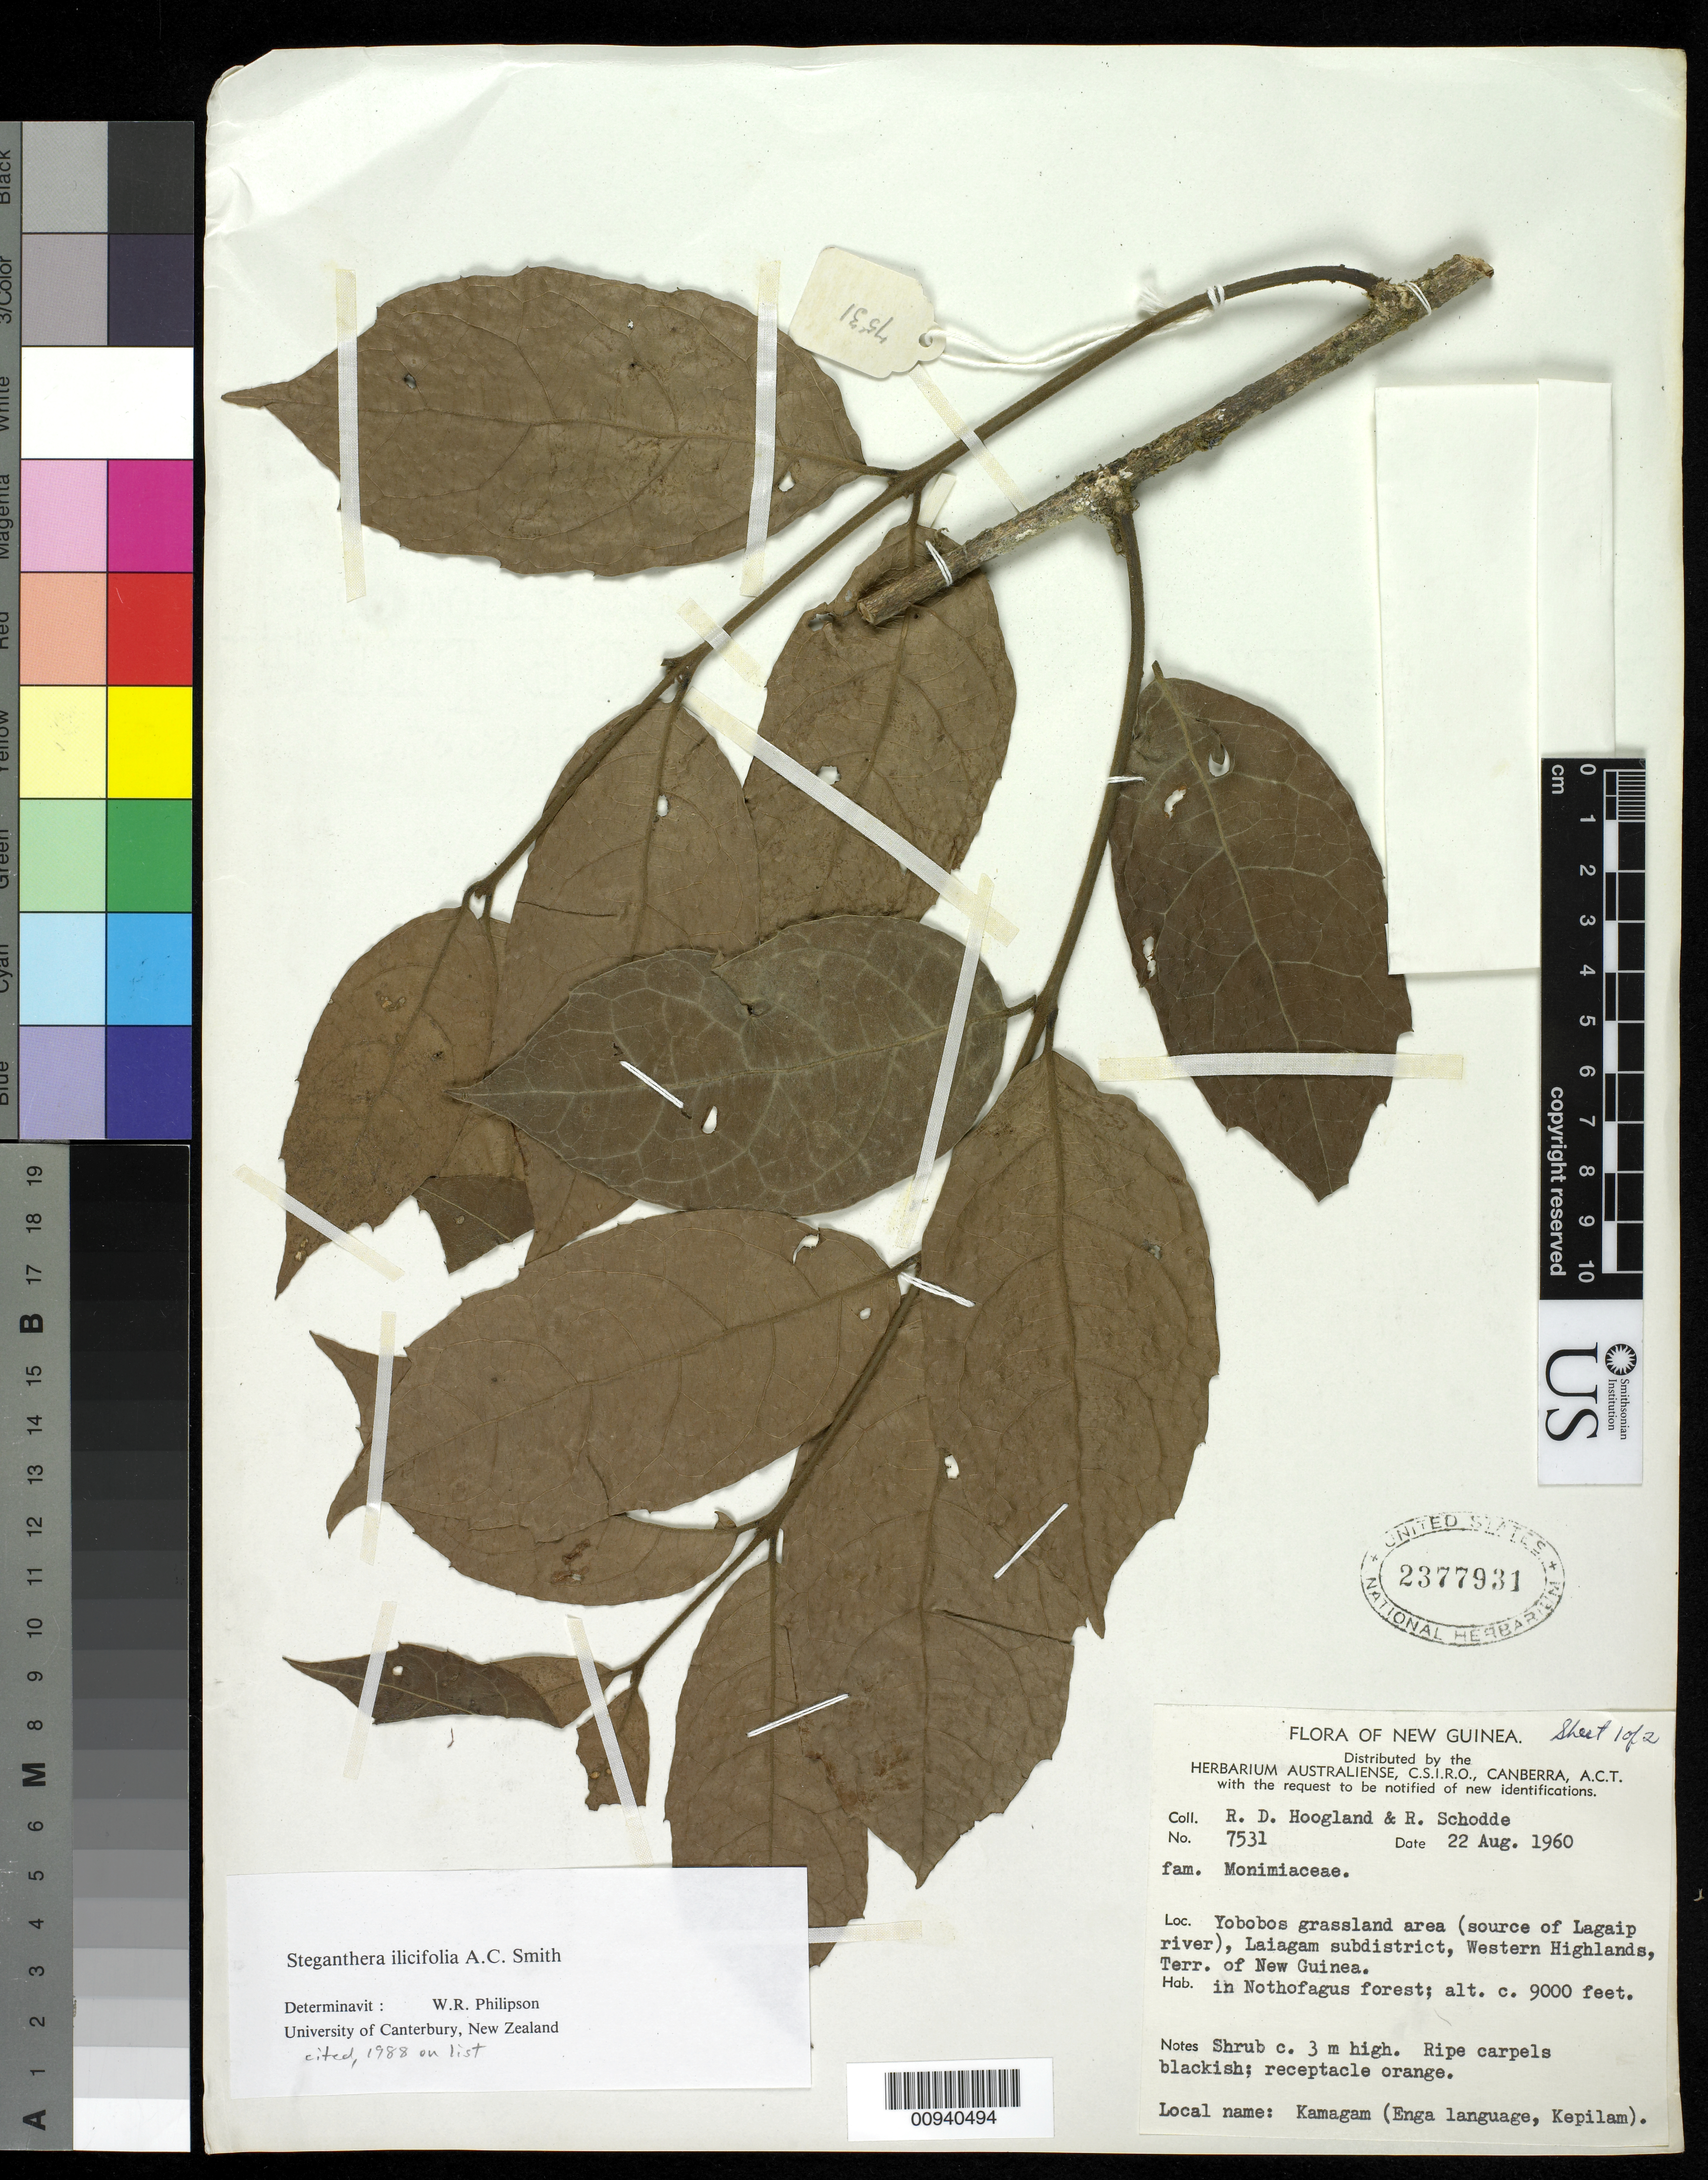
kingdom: Plantae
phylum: Tracheophyta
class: Magnoliopsida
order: Laurales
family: Monimiaceae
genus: Steganthera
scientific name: Steganthera ilicifolia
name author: A.C. Sm.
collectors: R. D. Hoogland & R. Schodde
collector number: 7531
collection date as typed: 22 Aug 1960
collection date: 1960-08-22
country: Papua New Guinea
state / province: Enga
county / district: Laiagam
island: New Guinea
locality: Yobobos grassland area (source of Lagaip River)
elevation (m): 2743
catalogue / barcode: US 2377931